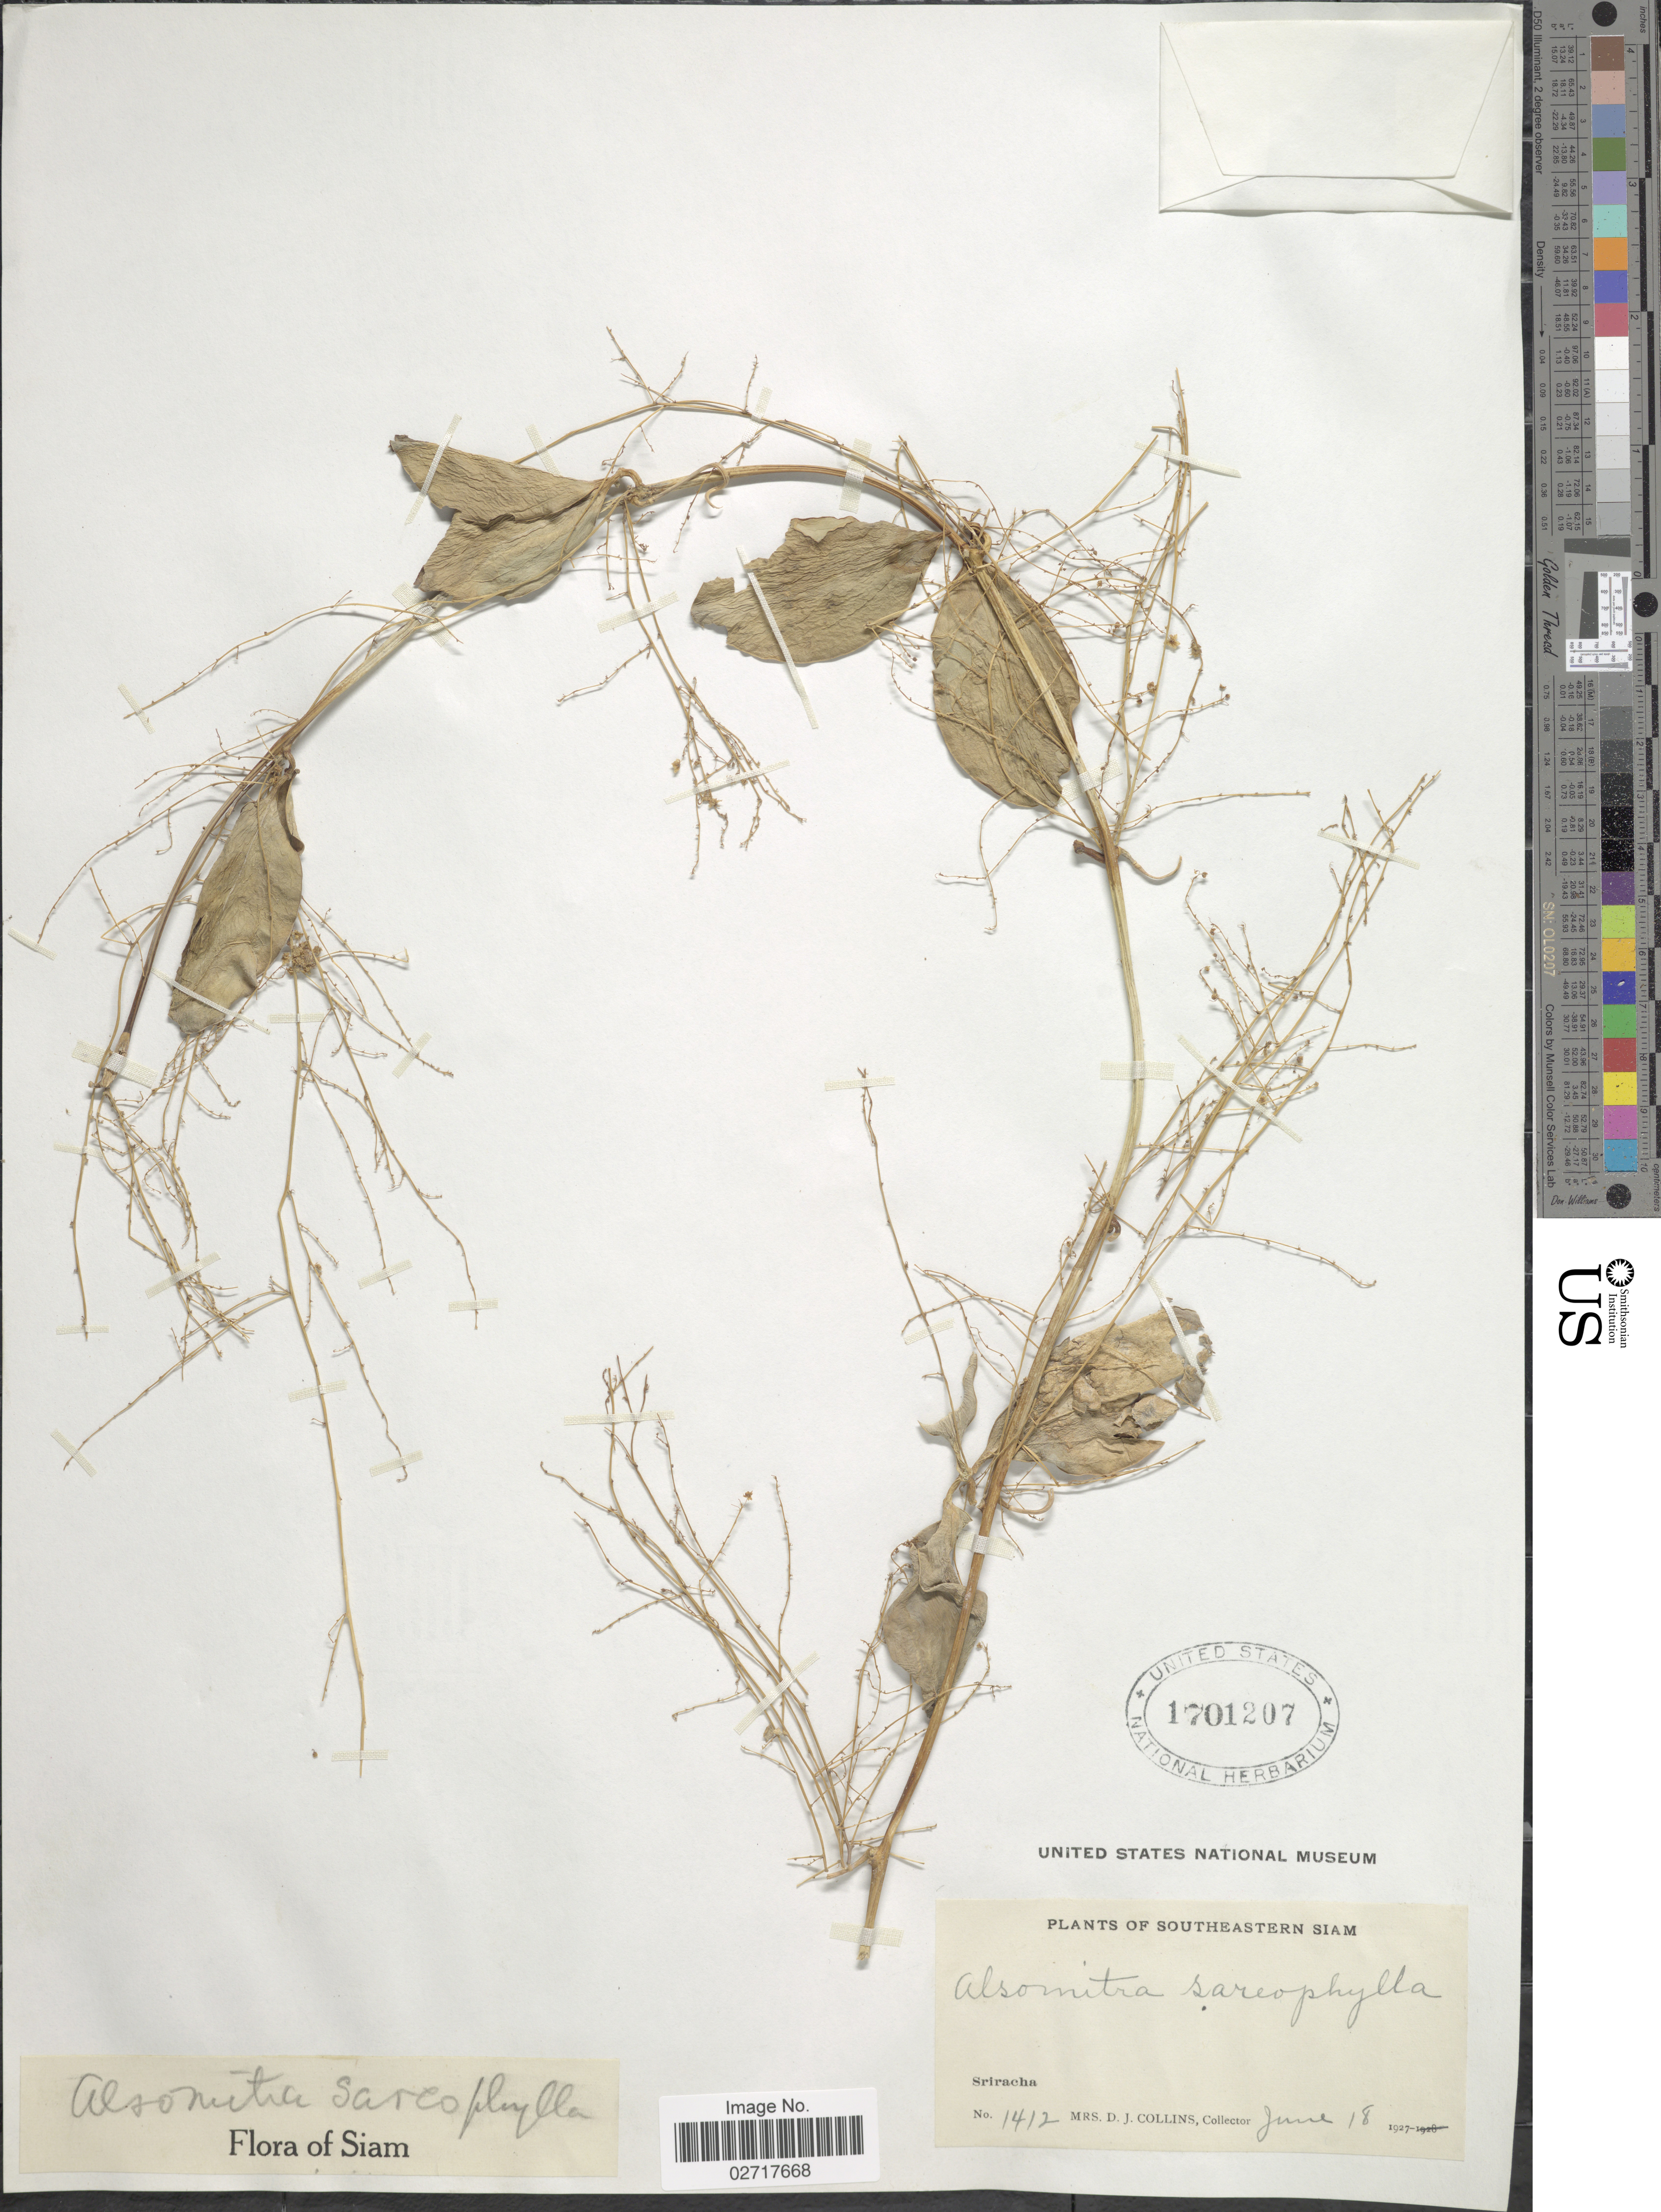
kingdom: Plantae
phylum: Tracheophyta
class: Magnoliopsida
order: Cucurbitales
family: Cucurbitaceae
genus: Neoalsomitra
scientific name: Neoalsomitra sarcophylla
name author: (Wall.) Hutch.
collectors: Mrs. D. J. Collins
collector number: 1412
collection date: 1927-06-18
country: Thailand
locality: Southeastern Siam, Sriracha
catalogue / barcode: US 1701207